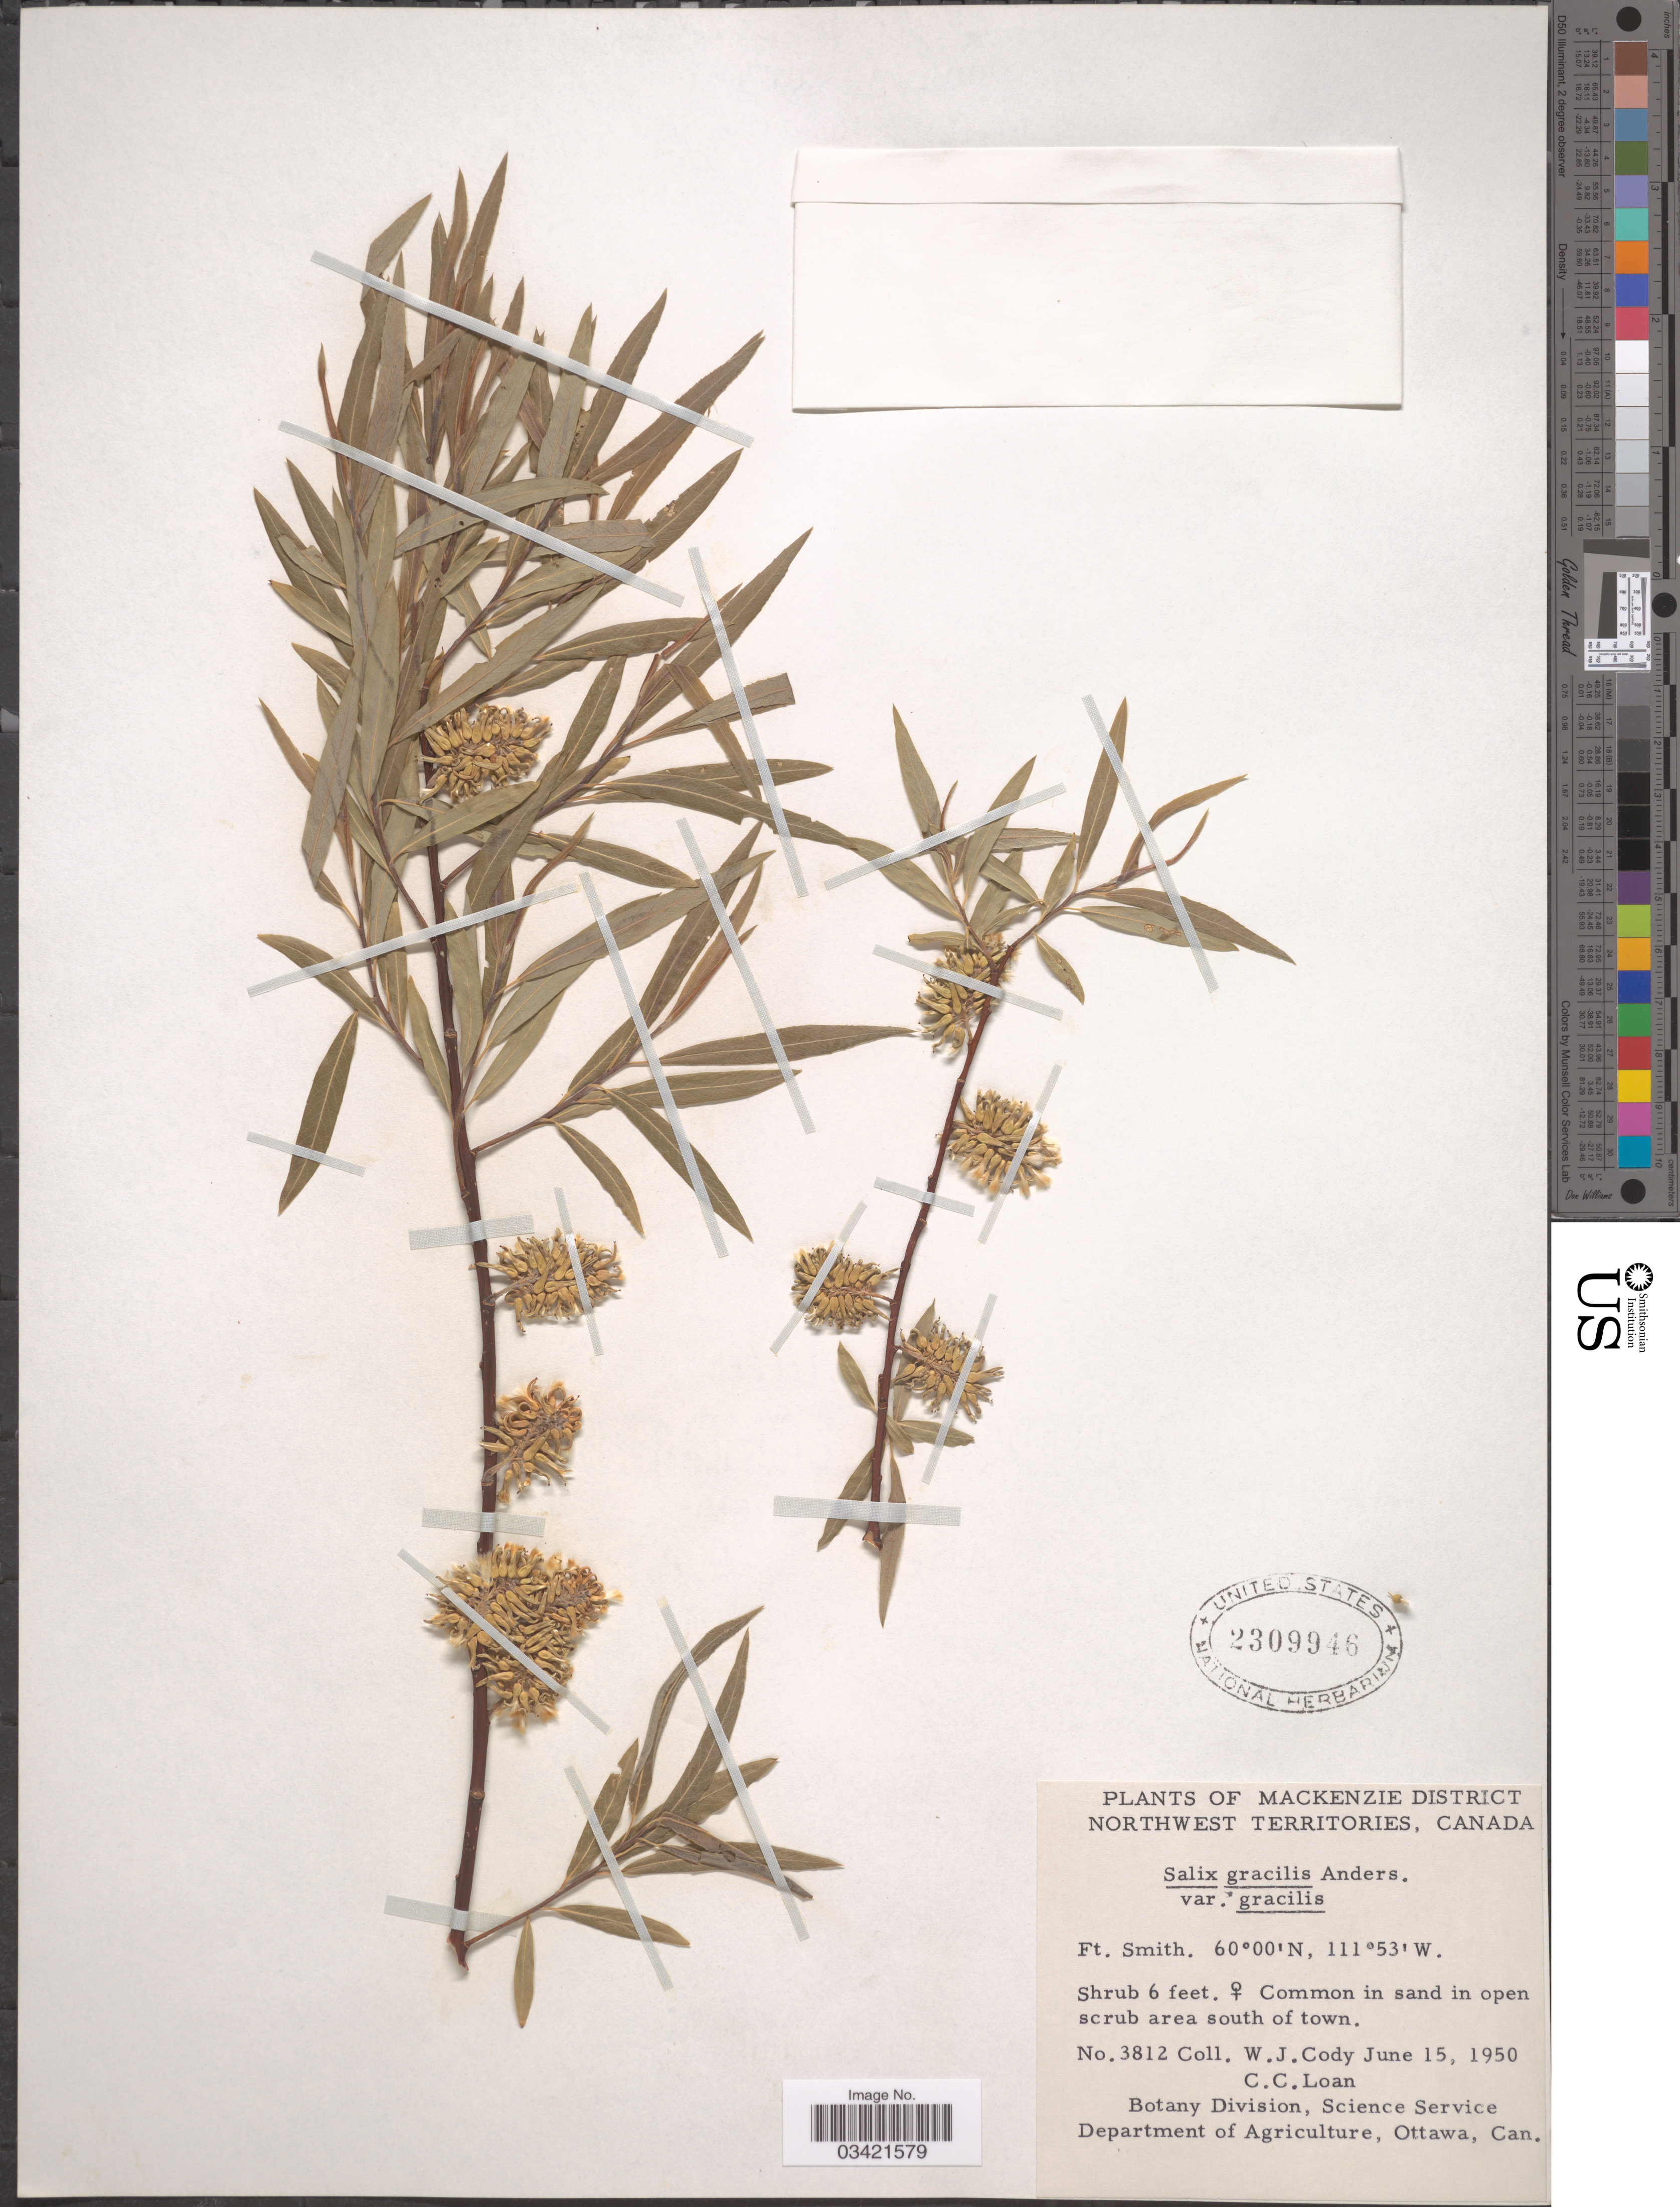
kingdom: Plantae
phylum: Tracheophyta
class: Magnoliopsida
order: Malpighiales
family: Salicaceae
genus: Salix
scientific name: Salix gracilis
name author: Andersson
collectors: W. Cody & C. Loan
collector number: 3812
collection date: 1950-06-15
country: Canada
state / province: Northwest Territories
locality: Mackenzie District. Ft. Smith.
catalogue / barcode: US 2309946